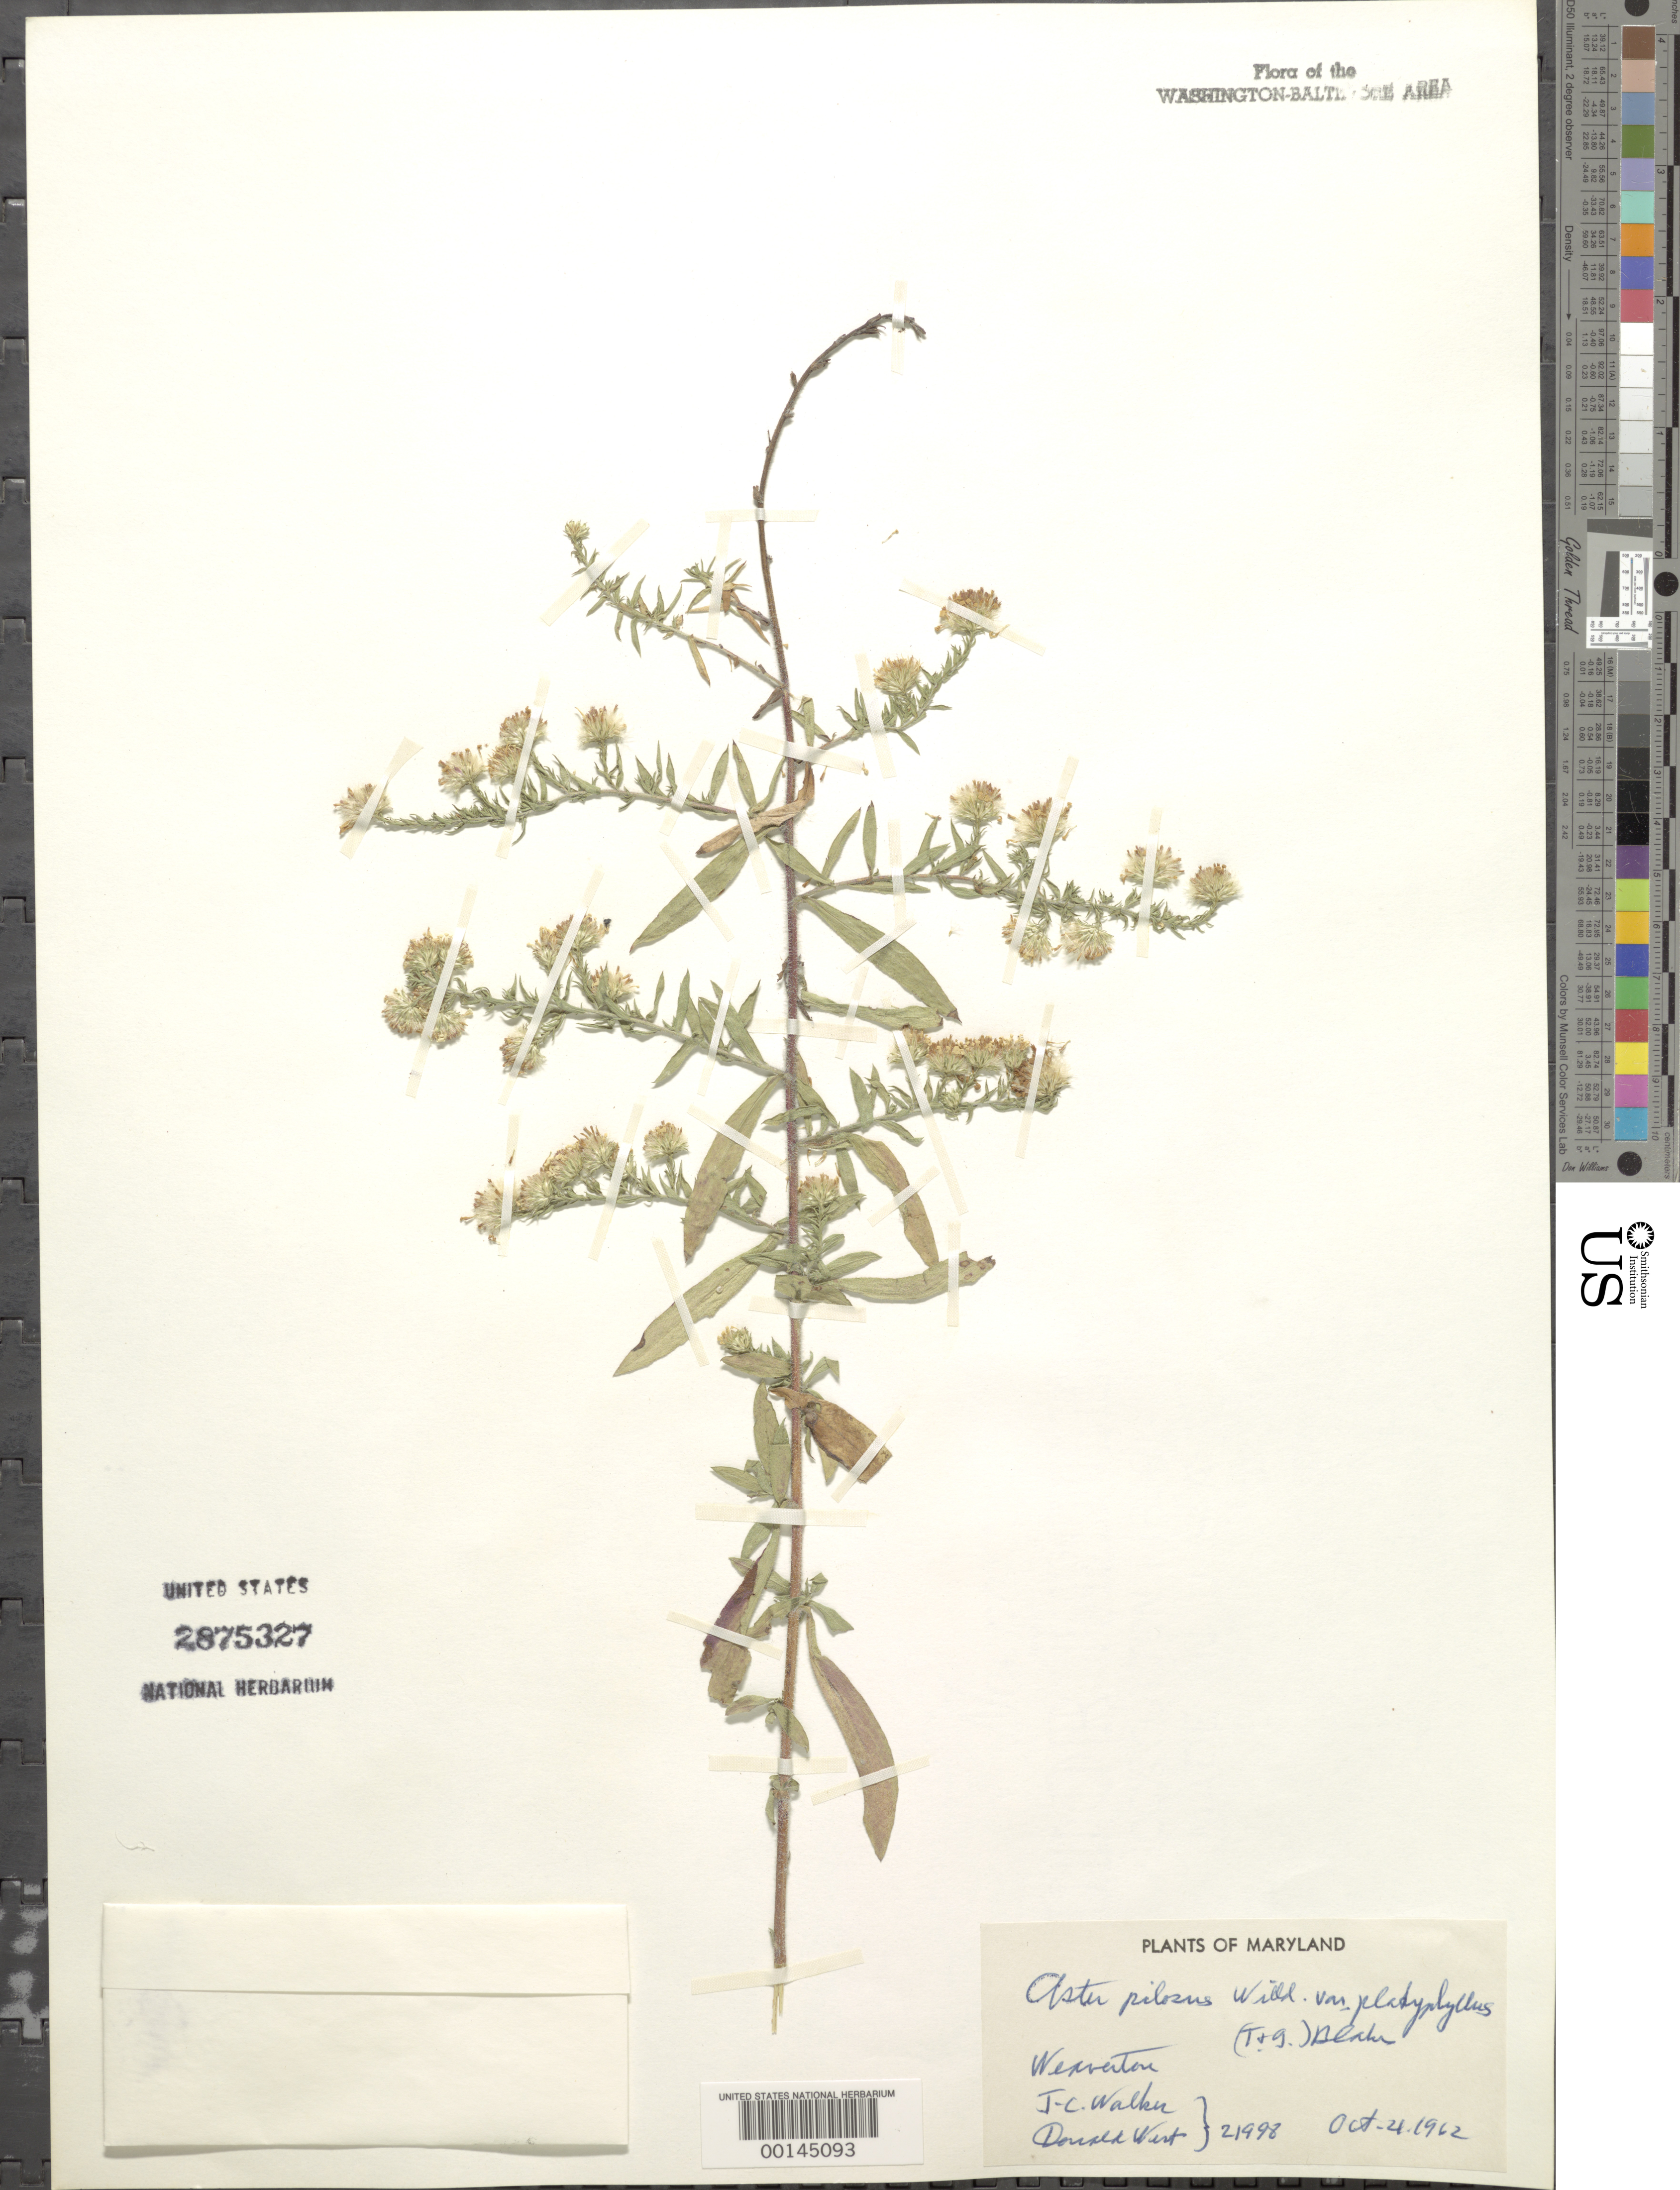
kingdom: Plantae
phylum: Tracheophyta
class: Magnoliopsida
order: Asterales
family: Asteraceae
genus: Symphyotrichum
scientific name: Symphyotrichum pilosum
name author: (Willd.) G.L. Nesom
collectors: J. Walker & D. West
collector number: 21998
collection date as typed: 21 Oct 1962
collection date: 1962-10-21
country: United States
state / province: Maryland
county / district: Baltimore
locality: Weaverton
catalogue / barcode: US 2875327